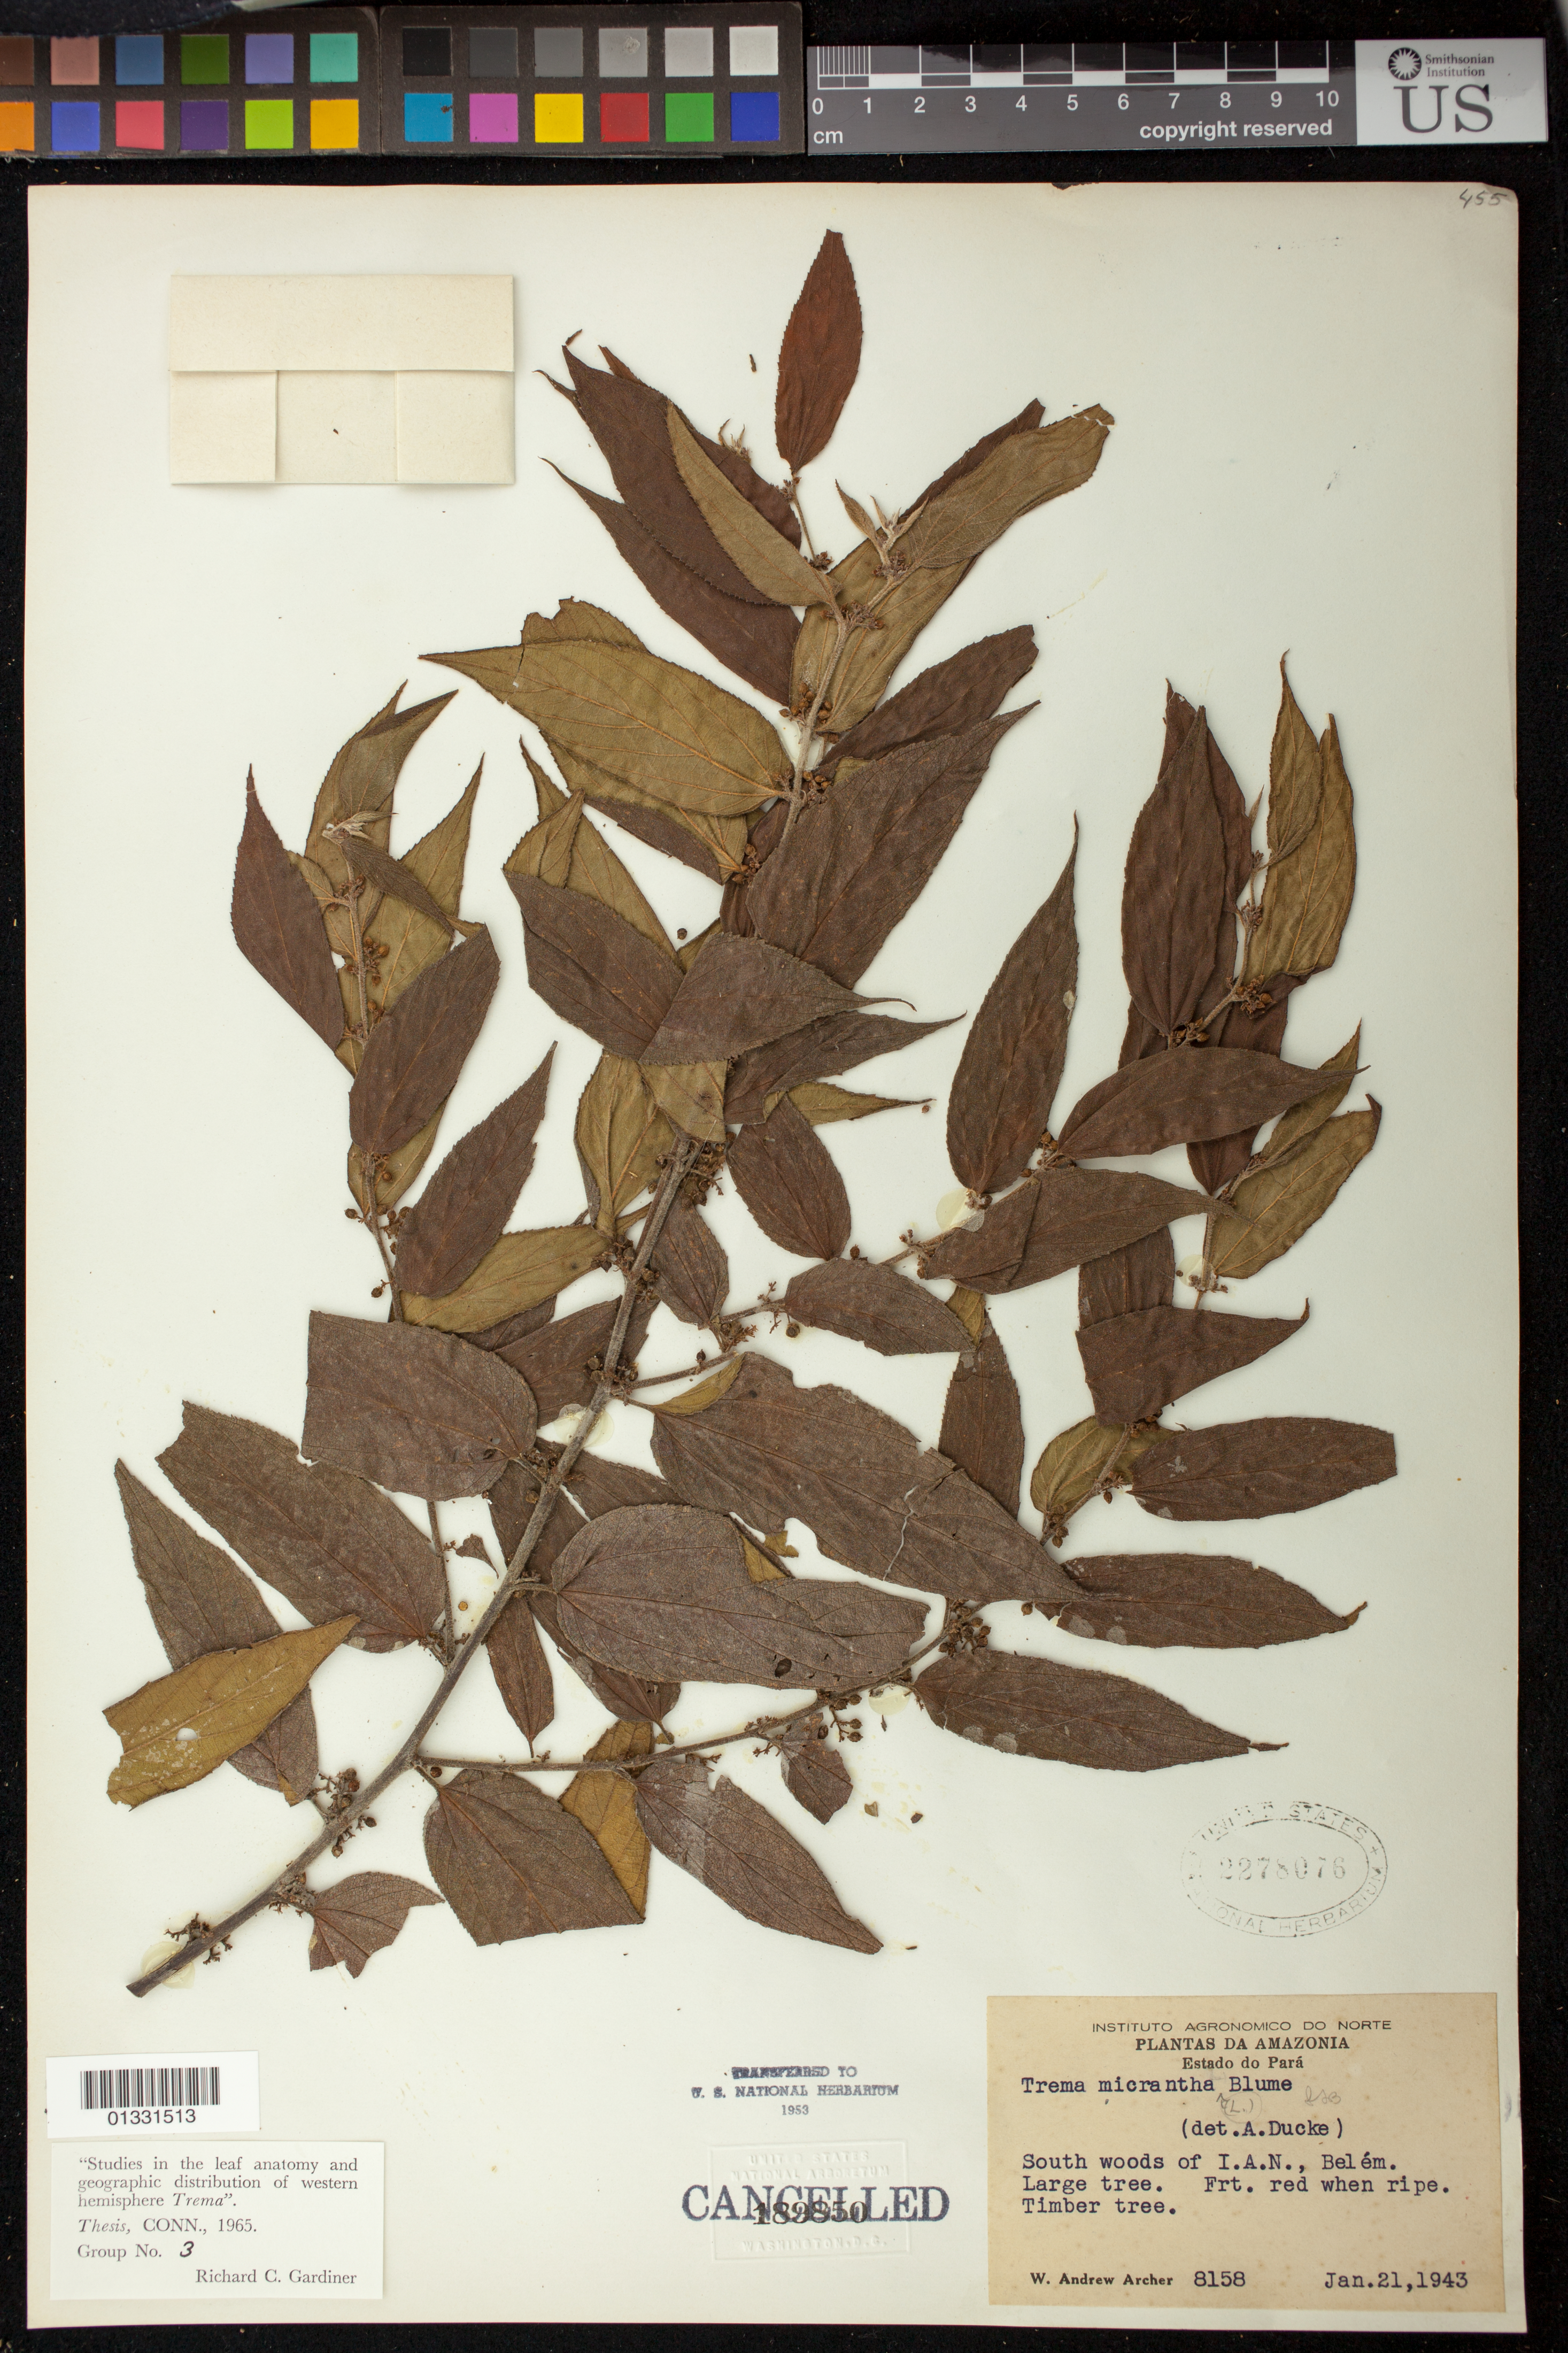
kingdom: Plantae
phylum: Tracheophyta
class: Magnoliopsida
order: Rosales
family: Cannabaceae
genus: Trema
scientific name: Trema micranthum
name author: (L.) Blume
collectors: A. W. Archer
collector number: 8158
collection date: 1943-01-21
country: Brazil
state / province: Pará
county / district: Belém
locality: South woods of IAN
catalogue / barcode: US 2278076